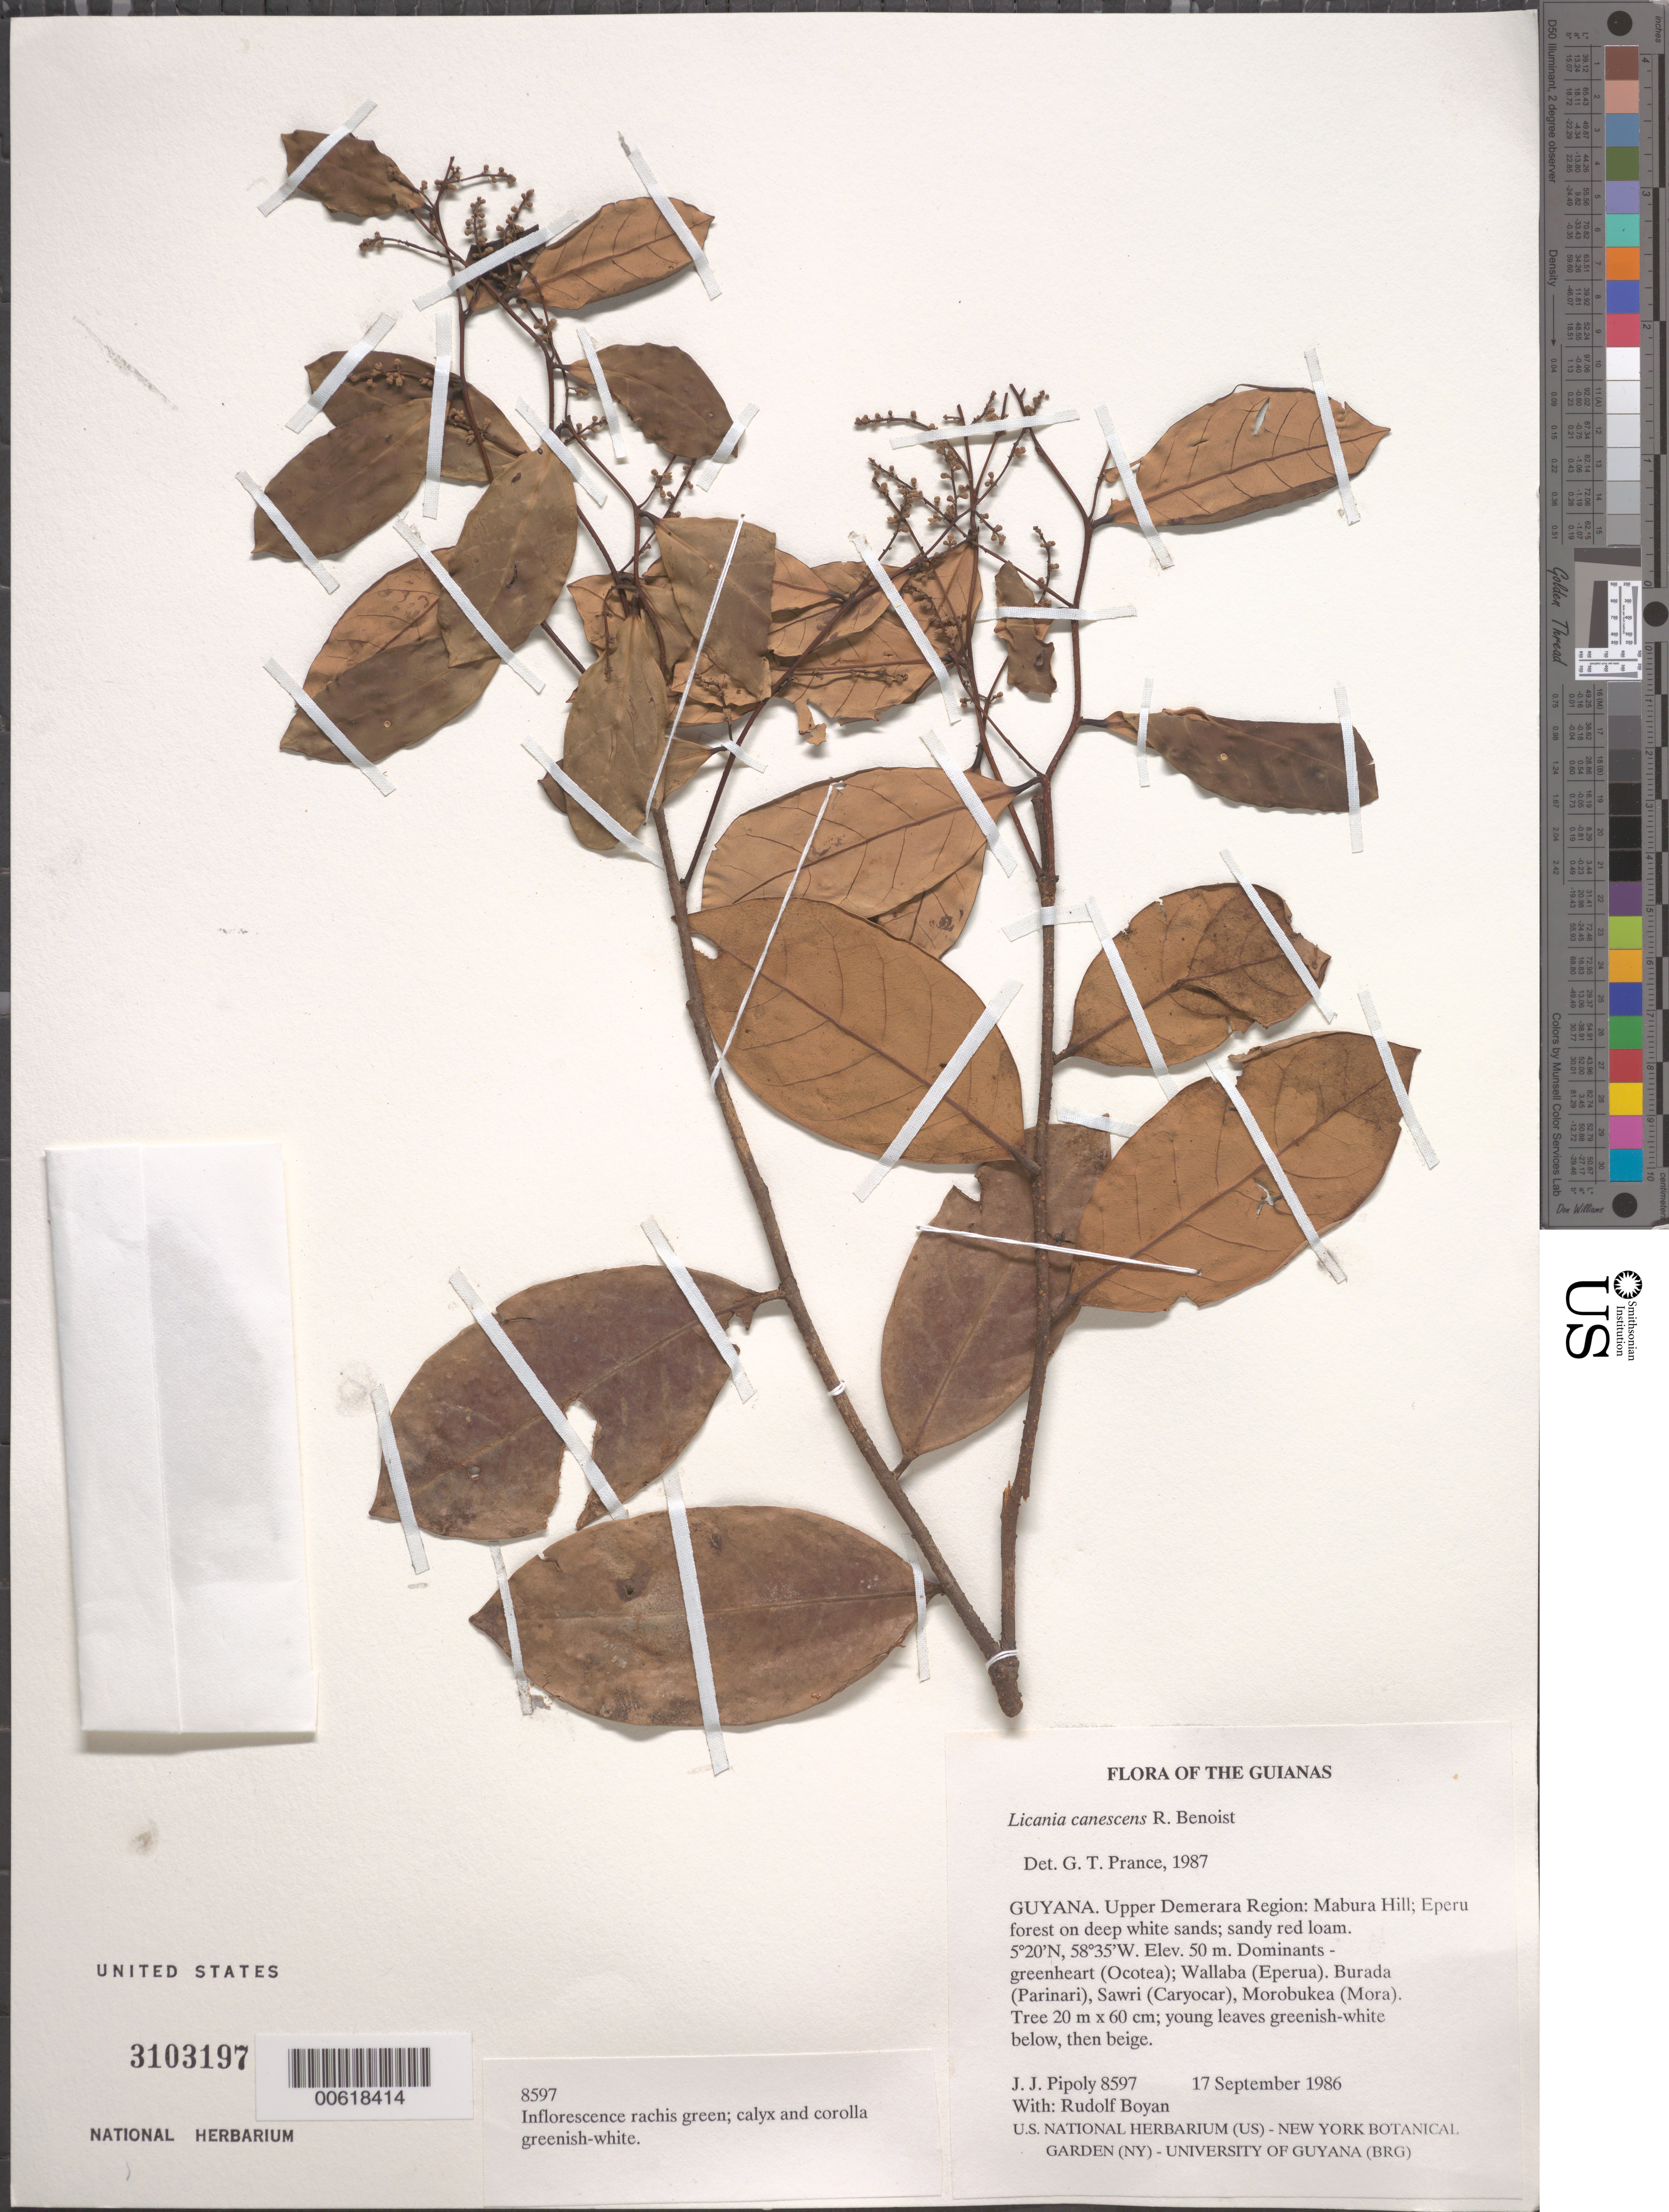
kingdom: Plantae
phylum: Tracheophyta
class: Magnoliopsida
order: Malpighiales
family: Chrysobalanaceae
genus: Licania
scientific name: Licania canescens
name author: Benoist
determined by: Prance, G. T.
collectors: J. J. Pipoly & R. Boyan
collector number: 8597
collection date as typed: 17 September 1986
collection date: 1986-09-17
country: Guyana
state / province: U. Demerara-Berbice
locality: Mabura Hill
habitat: Eperua forest on deep white sands; sandy red loam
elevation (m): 50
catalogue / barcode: US 3103197